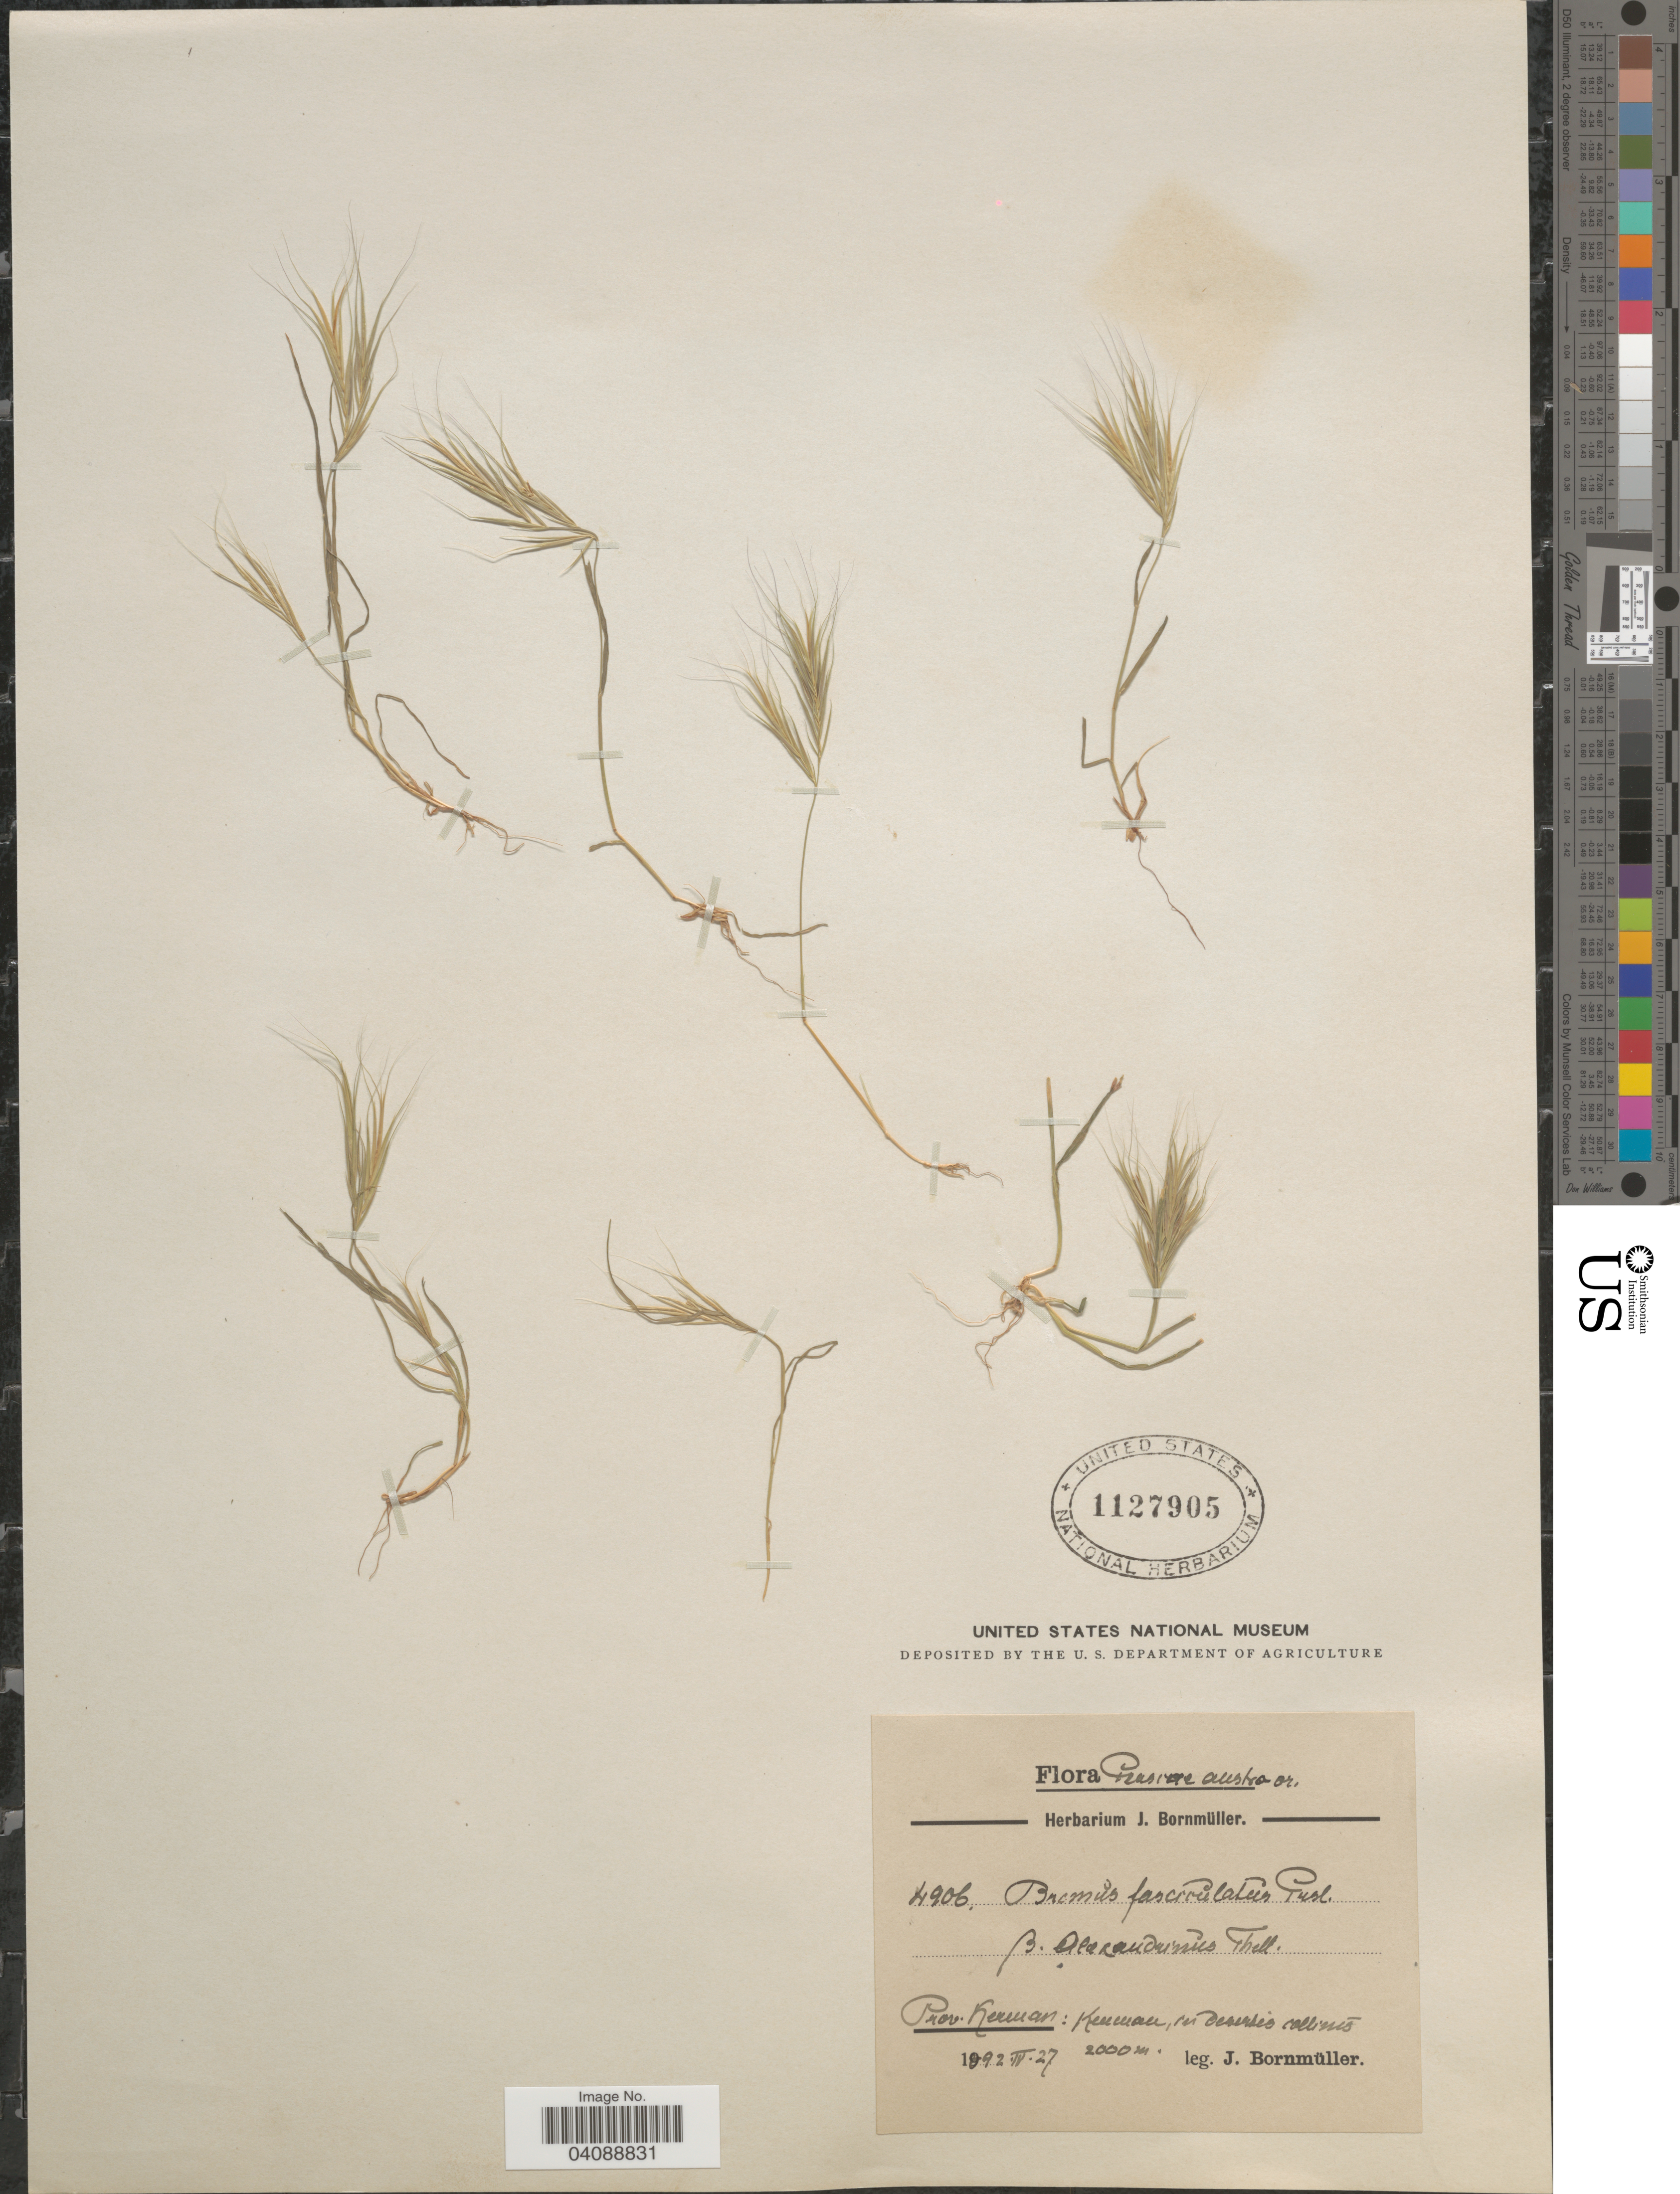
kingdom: Plantae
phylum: Tracheophyta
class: Liliopsida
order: Poales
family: Poaceae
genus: Bromus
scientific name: Bromus fasciculatus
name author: C. Presl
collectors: J. Bornmüller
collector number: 4906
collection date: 1992-04-27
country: Iran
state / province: Kerman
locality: Persiae austro-or. Kerman, in desertis collines.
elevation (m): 2000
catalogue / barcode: US 1127905